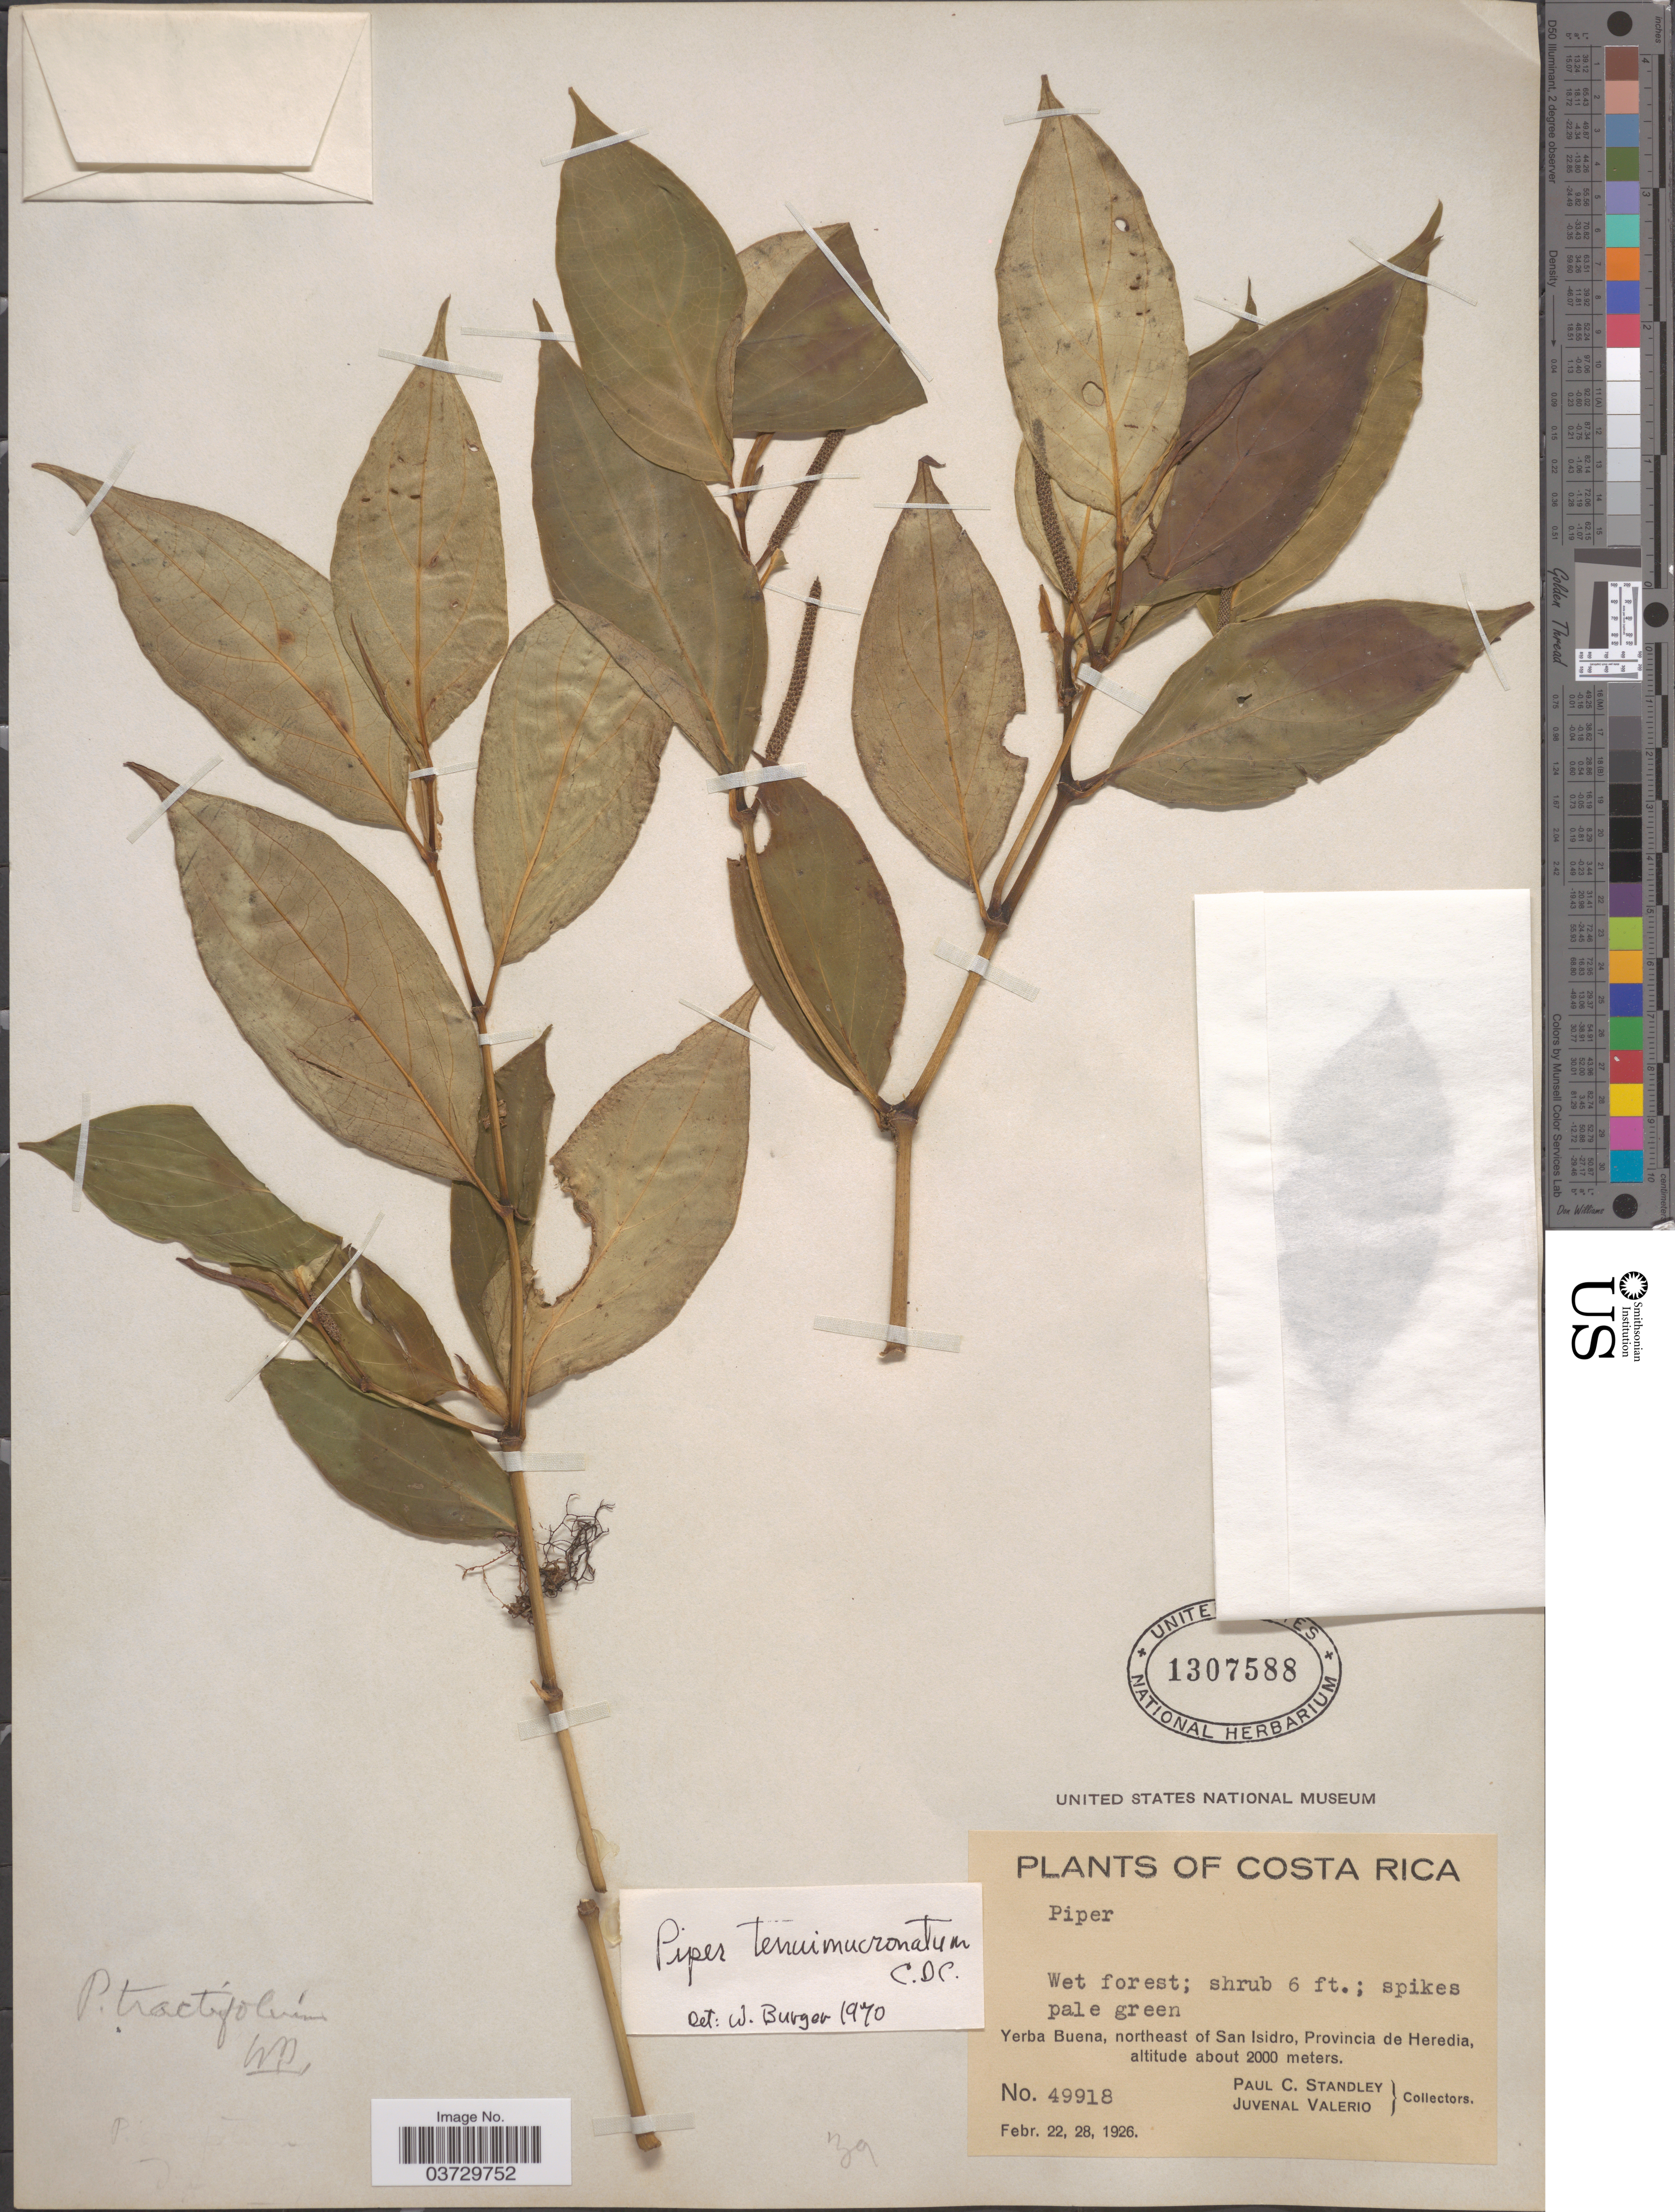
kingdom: Plantae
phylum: Tracheophyta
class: Magnoliopsida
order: Piperales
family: Piperaceae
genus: Piper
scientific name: Piper tenuimucronatum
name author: C. DC.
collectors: P. C. Standley & J. Valerio R.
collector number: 49918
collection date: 1926-02-22/1926-02-28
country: Costa Rica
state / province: Heredia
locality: Yerba Buena, northeast of San Isidro.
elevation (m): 2000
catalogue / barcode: US 1307588